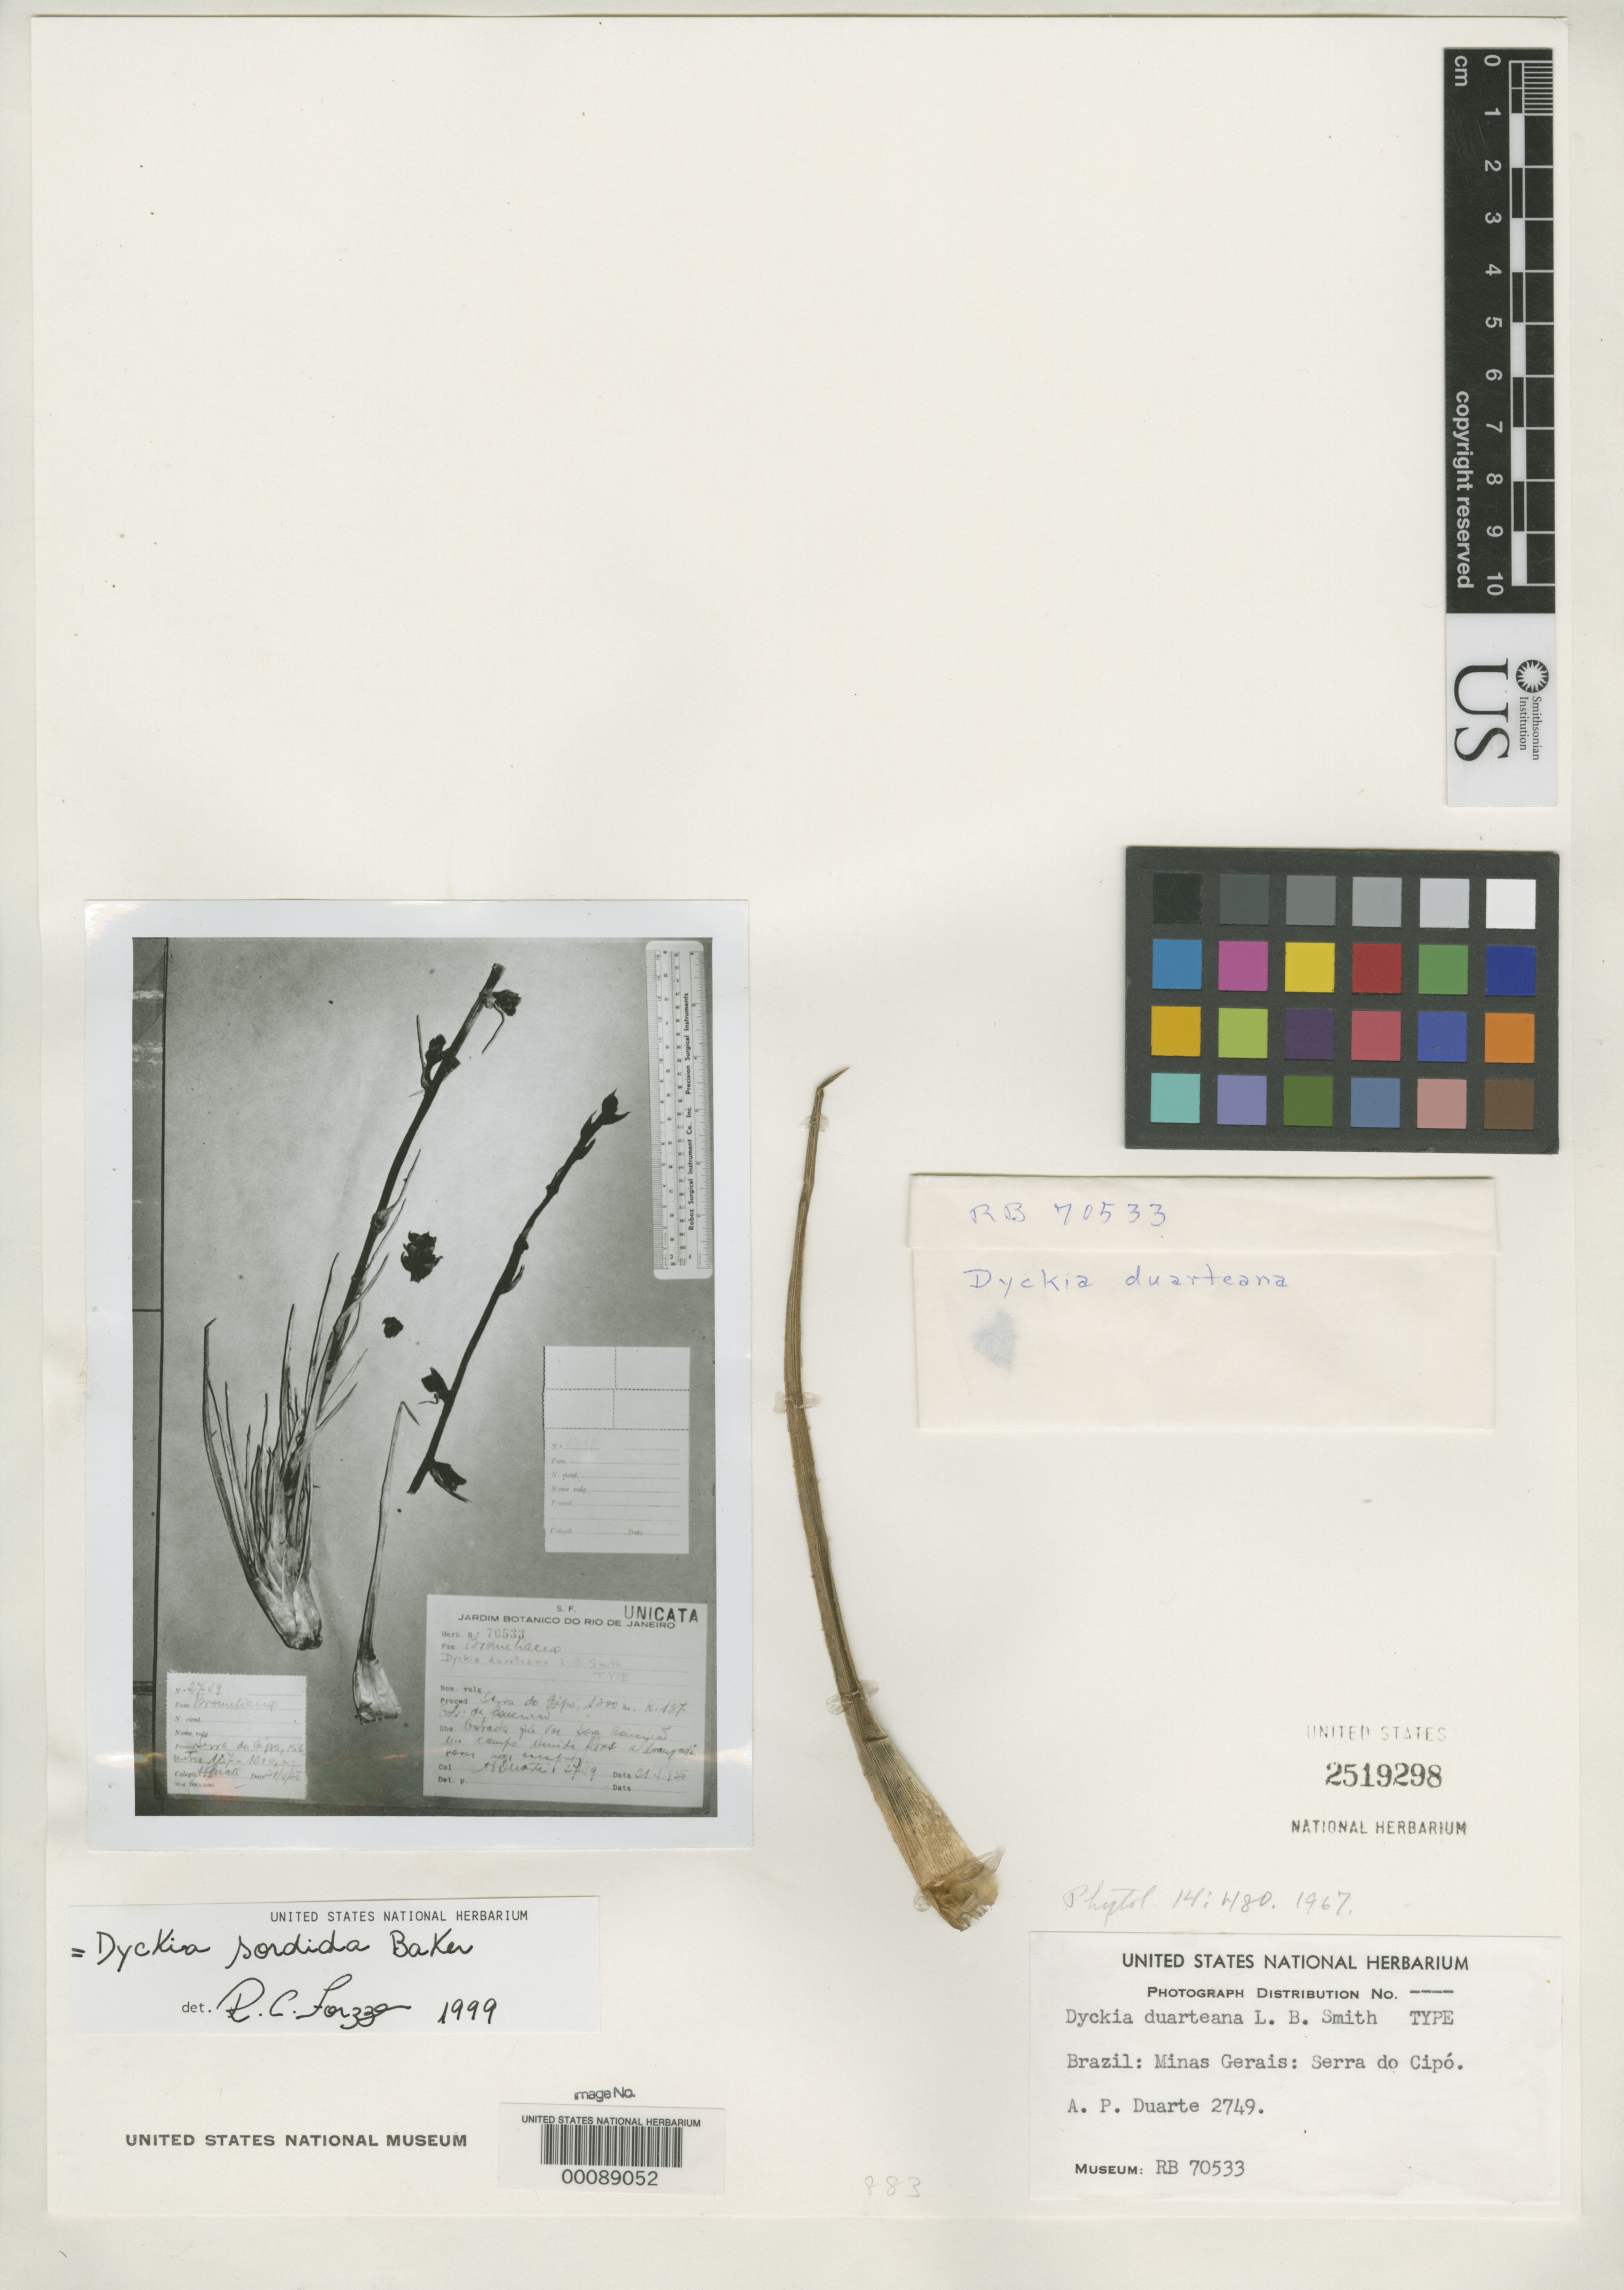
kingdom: Plantae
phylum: Tracheophyta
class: Liliopsida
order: Poales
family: Bromeliaceae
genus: Dyckia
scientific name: Dyckia duarteana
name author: L.B. Sm.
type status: Isotype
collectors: A. P. Duarte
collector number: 2749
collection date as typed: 21 Apr 1955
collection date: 1955-04-21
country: Brazil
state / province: Minas Gerais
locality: Serra do Cipo.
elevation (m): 1300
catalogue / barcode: US 2519298